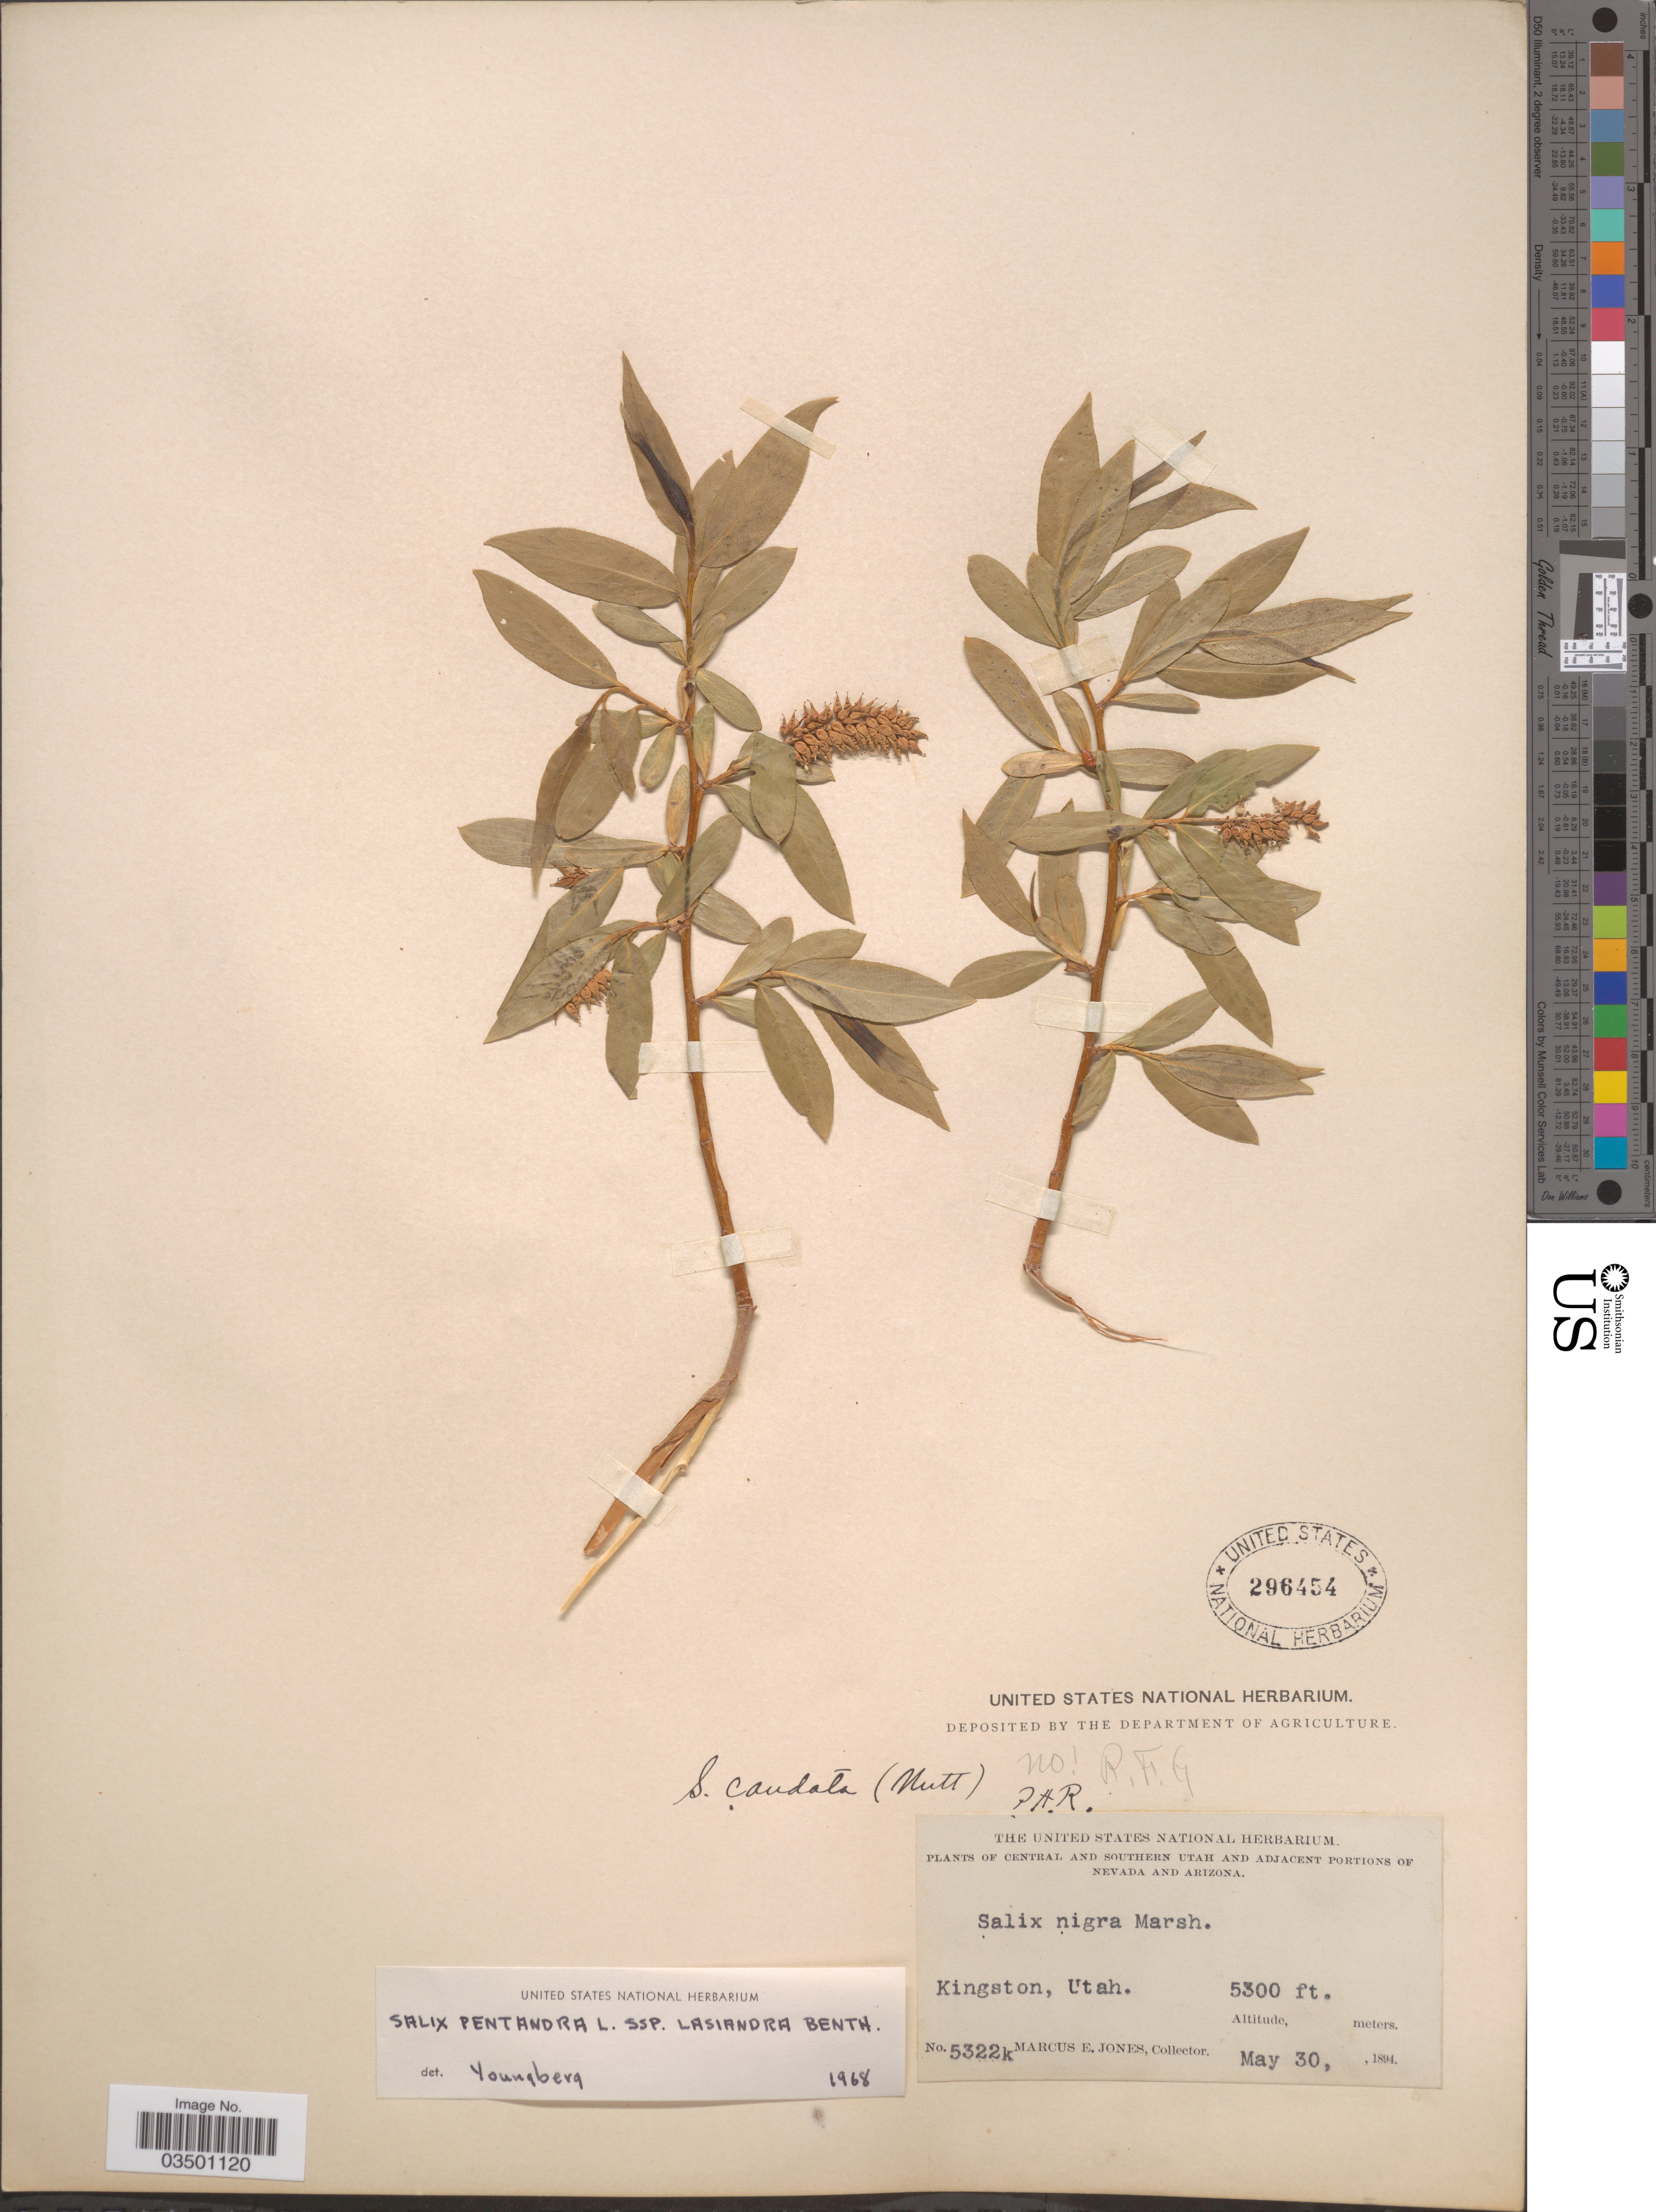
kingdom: Plantae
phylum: Tracheophyta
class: Magnoliopsida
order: Malpighiales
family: Salicaceae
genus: Salix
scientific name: Salix lasiandra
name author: Benth.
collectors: M. E. Jones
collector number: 5322k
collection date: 1894-05-30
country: United States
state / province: Utah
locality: Central and southern Utah. Kingston.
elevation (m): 1615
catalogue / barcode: US 296454